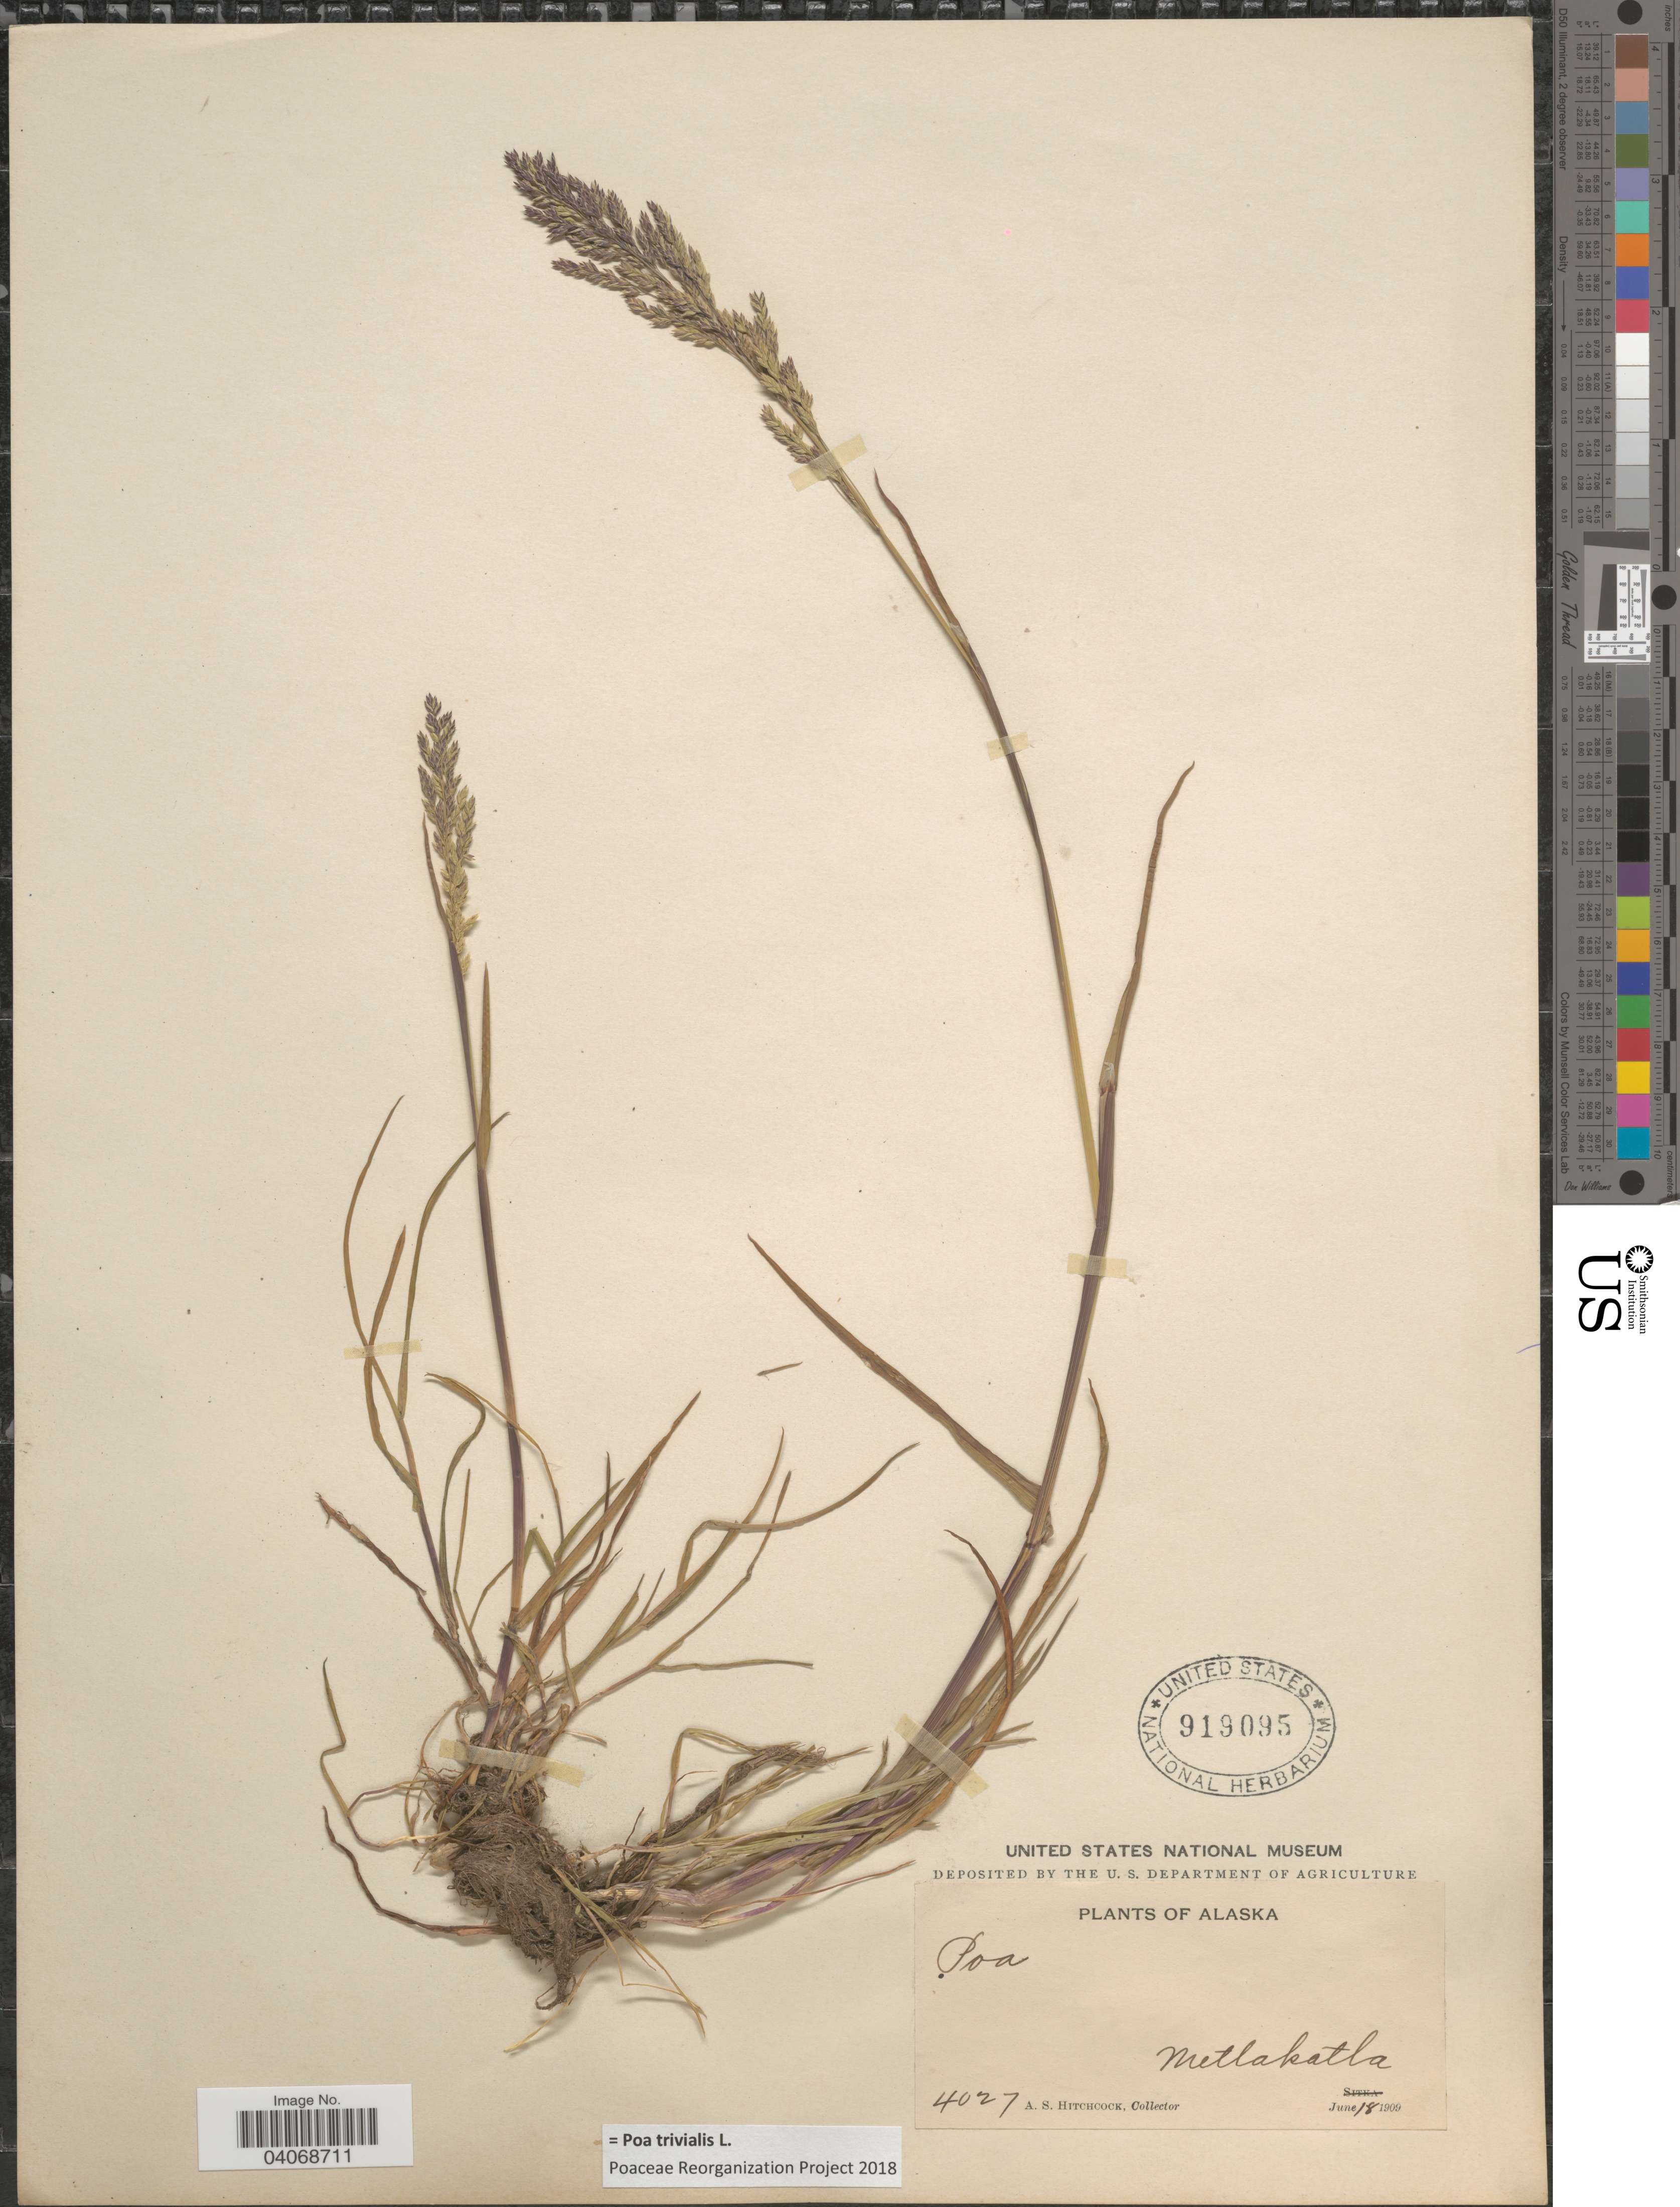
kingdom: Plantae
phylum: Tracheophyta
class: Liliopsida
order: Poales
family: Poaceae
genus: Poa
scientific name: Poa trivialis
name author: L.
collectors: A. S. Hitchcock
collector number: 4027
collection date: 1909-06-18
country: United States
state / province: Alaska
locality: Metlakatla.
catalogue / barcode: US 919095